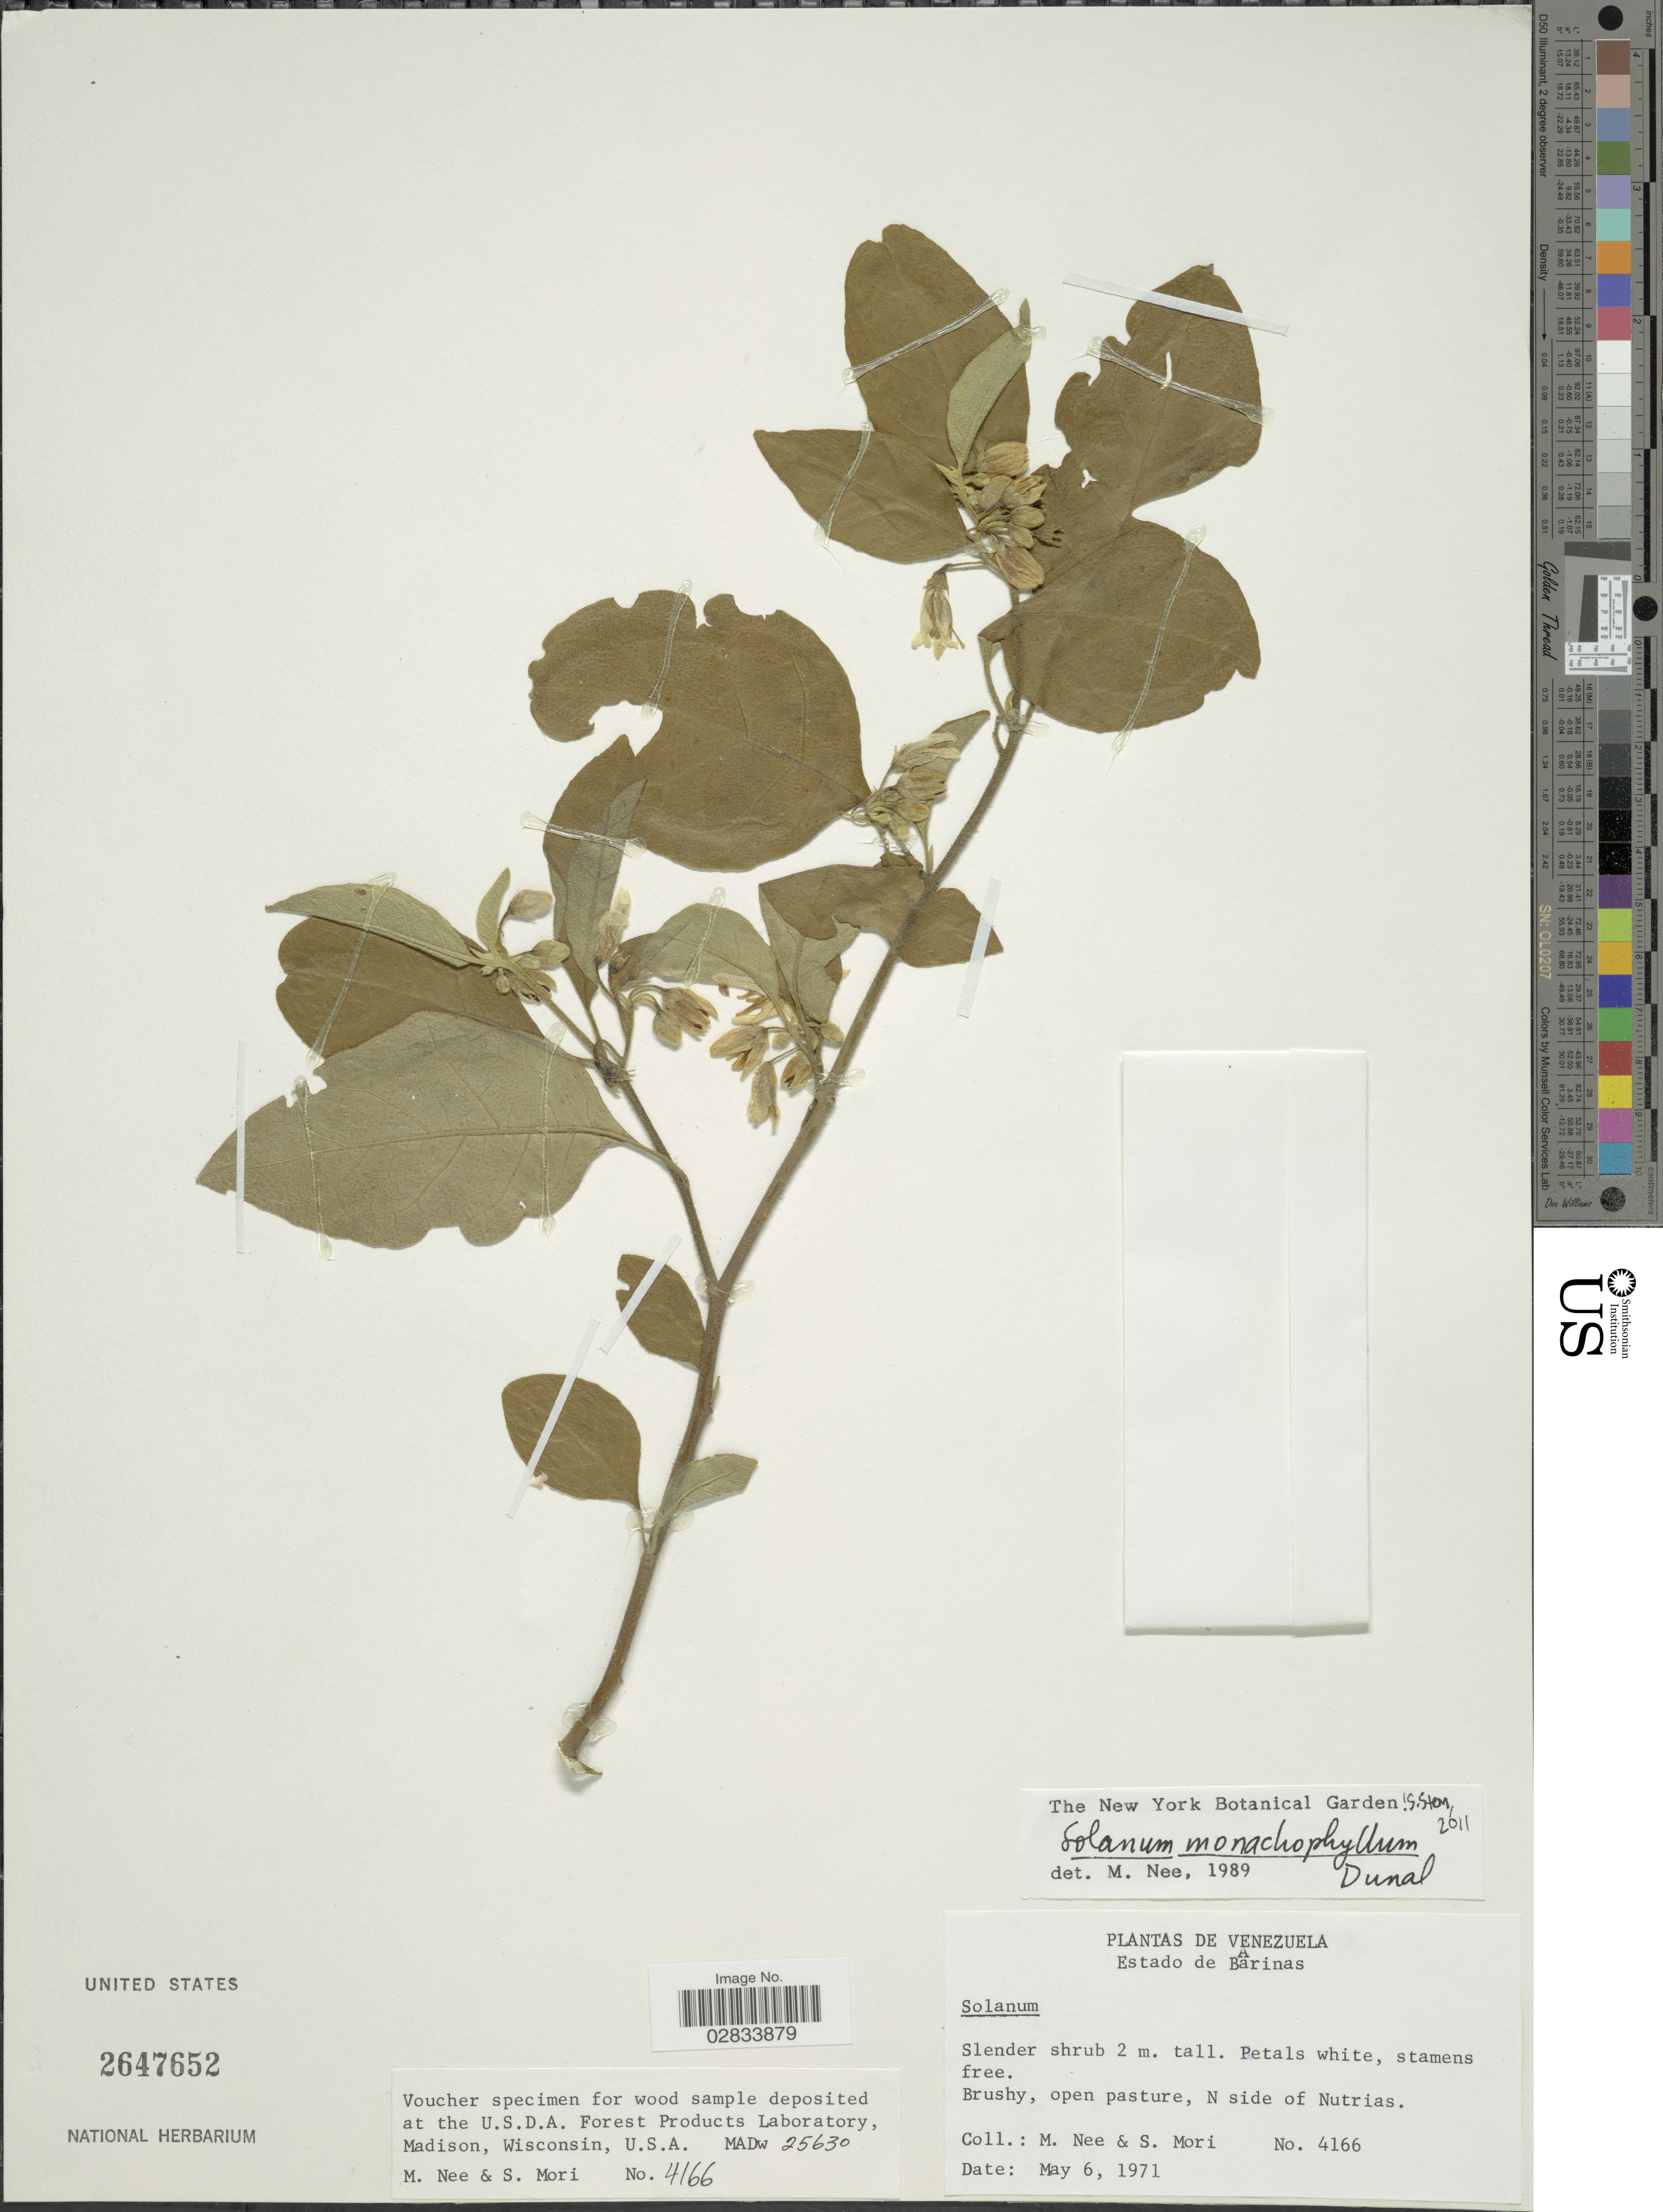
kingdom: Plantae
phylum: Tracheophyta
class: Magnoliopsida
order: Solanales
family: Solanaceae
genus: Solanum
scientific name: Solanum monachophyllum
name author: Dunal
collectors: M. Nee & S. Mori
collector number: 4166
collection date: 1971-05-06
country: Venezuela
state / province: Barinas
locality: Estado de Barinas, N side of Nutrias.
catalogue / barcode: US 2647652